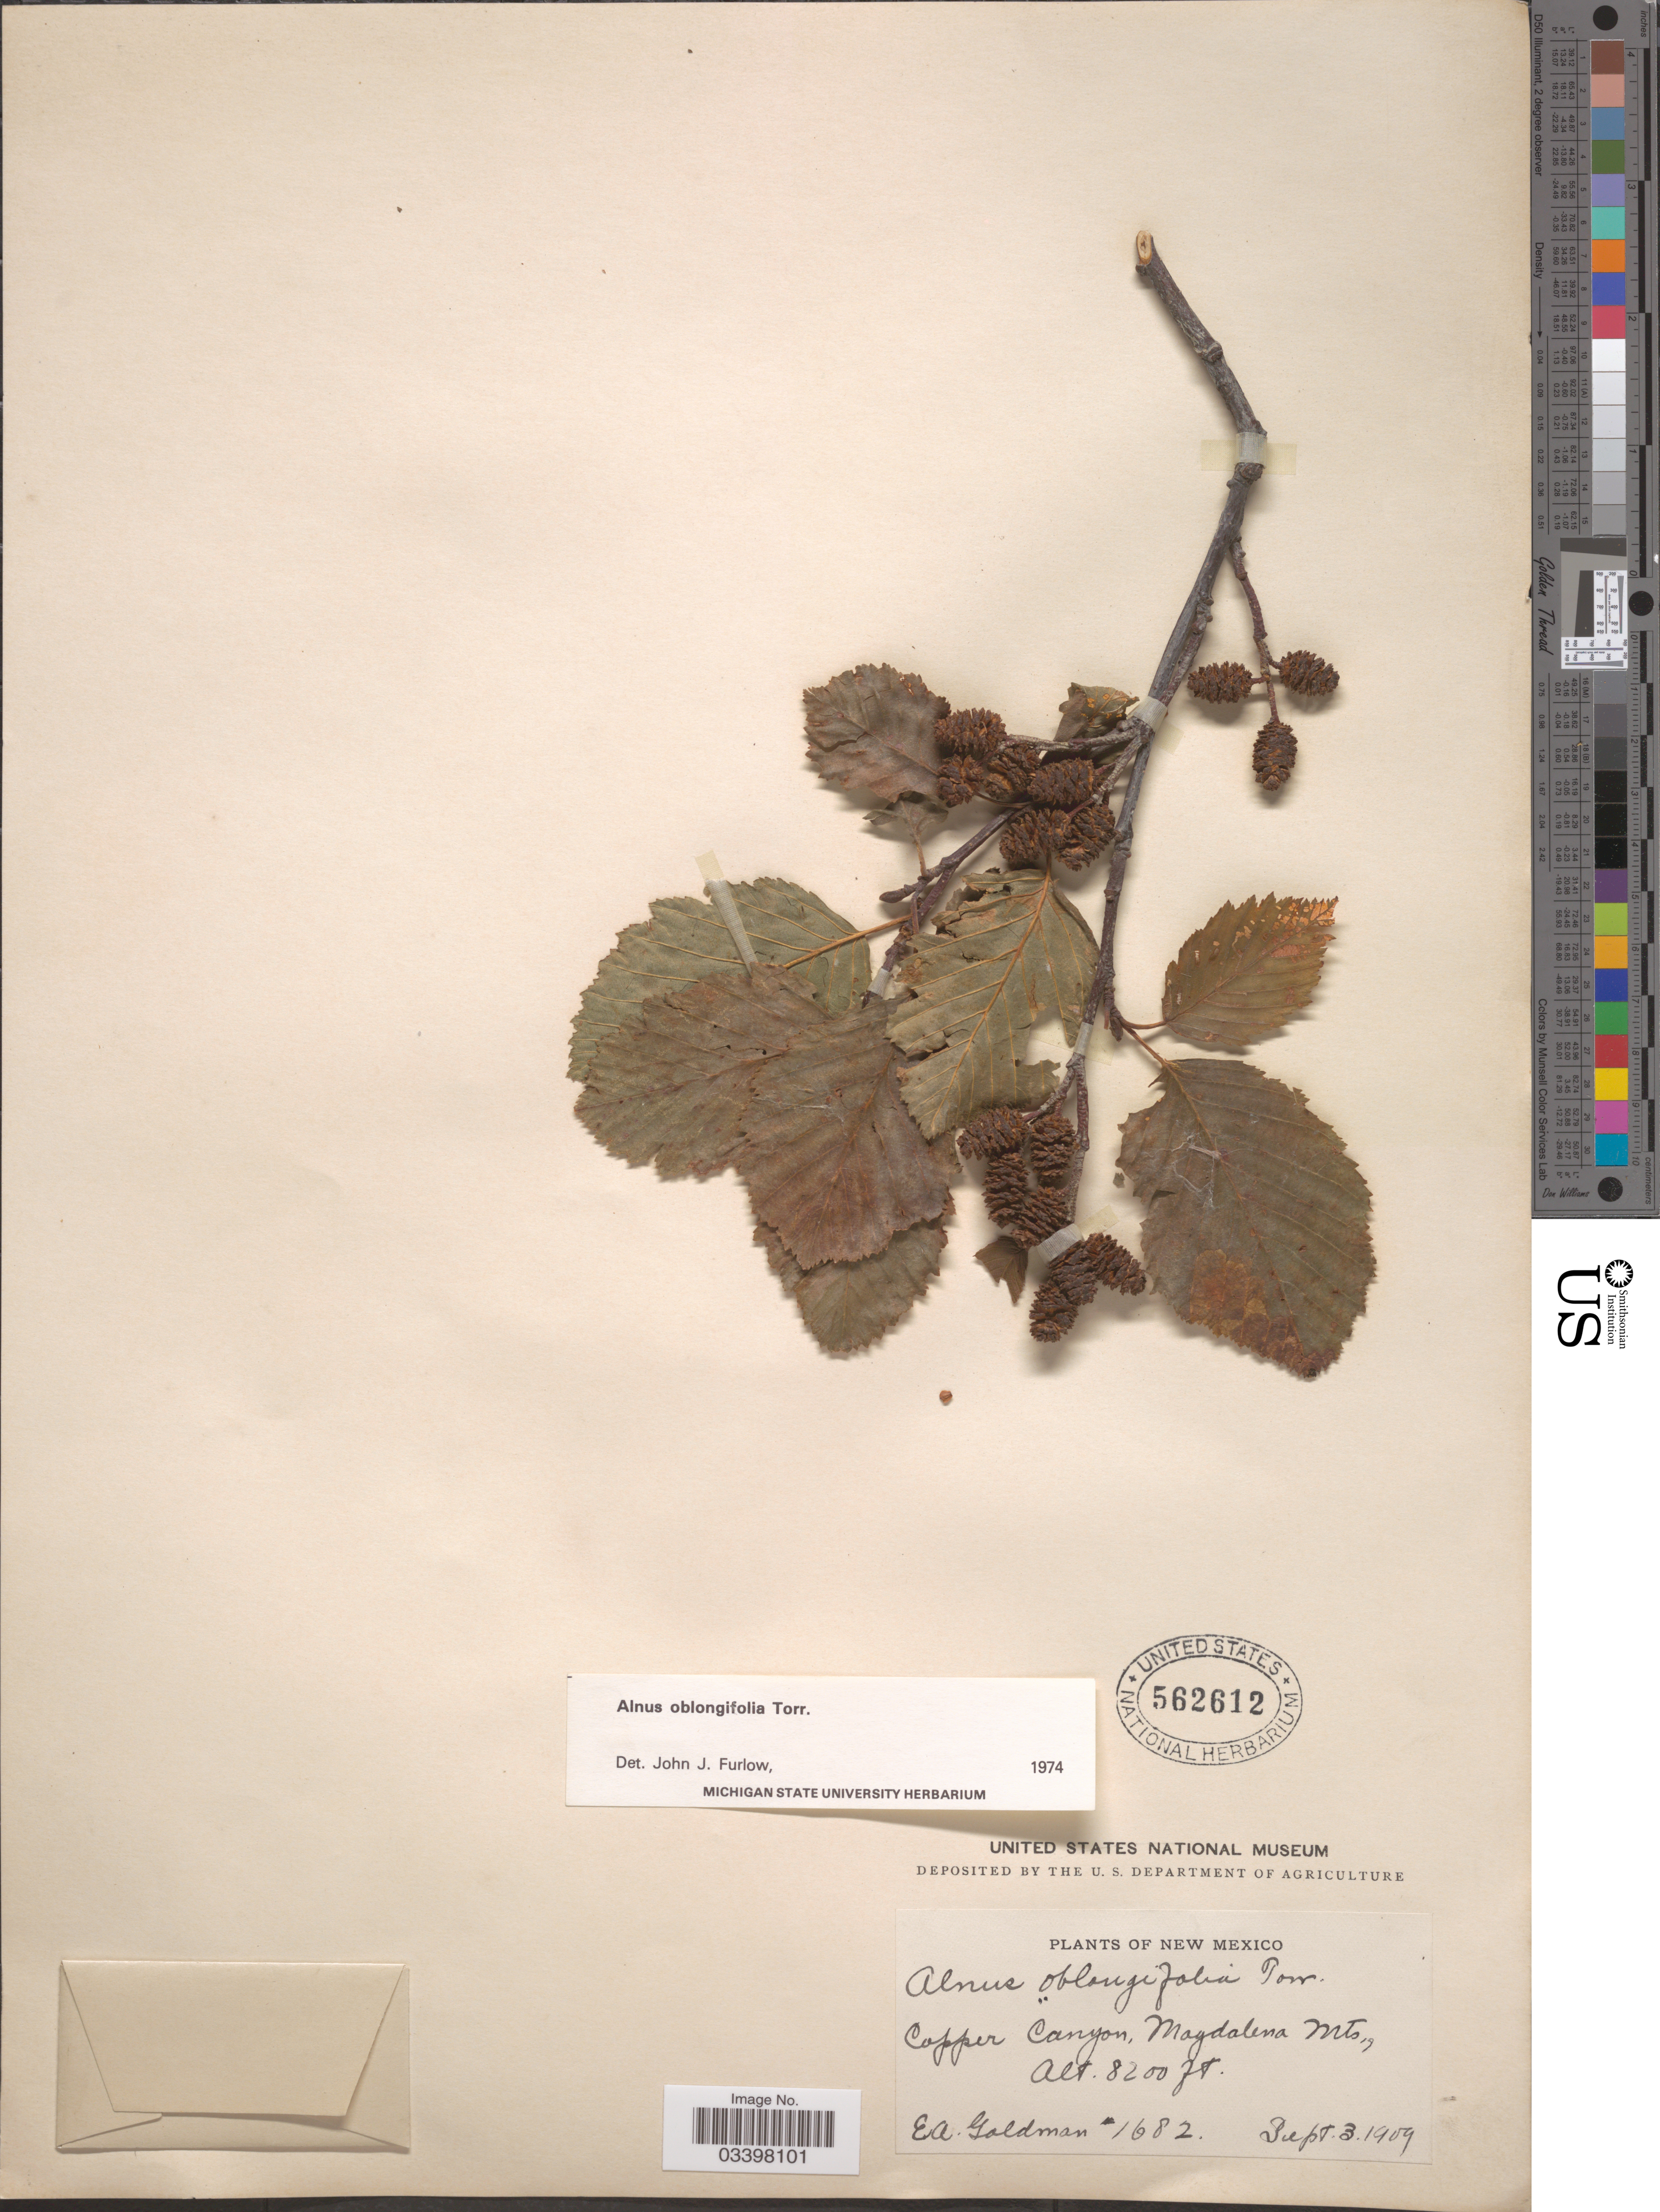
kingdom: Plantae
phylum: Tracheophyta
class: Magnoliopsida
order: Fagales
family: Betulaceae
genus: Alnus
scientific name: Alnus oblongifolia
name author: Torr. in Emory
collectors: E. A. Goldman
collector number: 1682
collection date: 1909-09-03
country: United States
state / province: New Mexico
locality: Copper Canyon, Magdalena Mts.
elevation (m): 2499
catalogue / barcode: US 562612